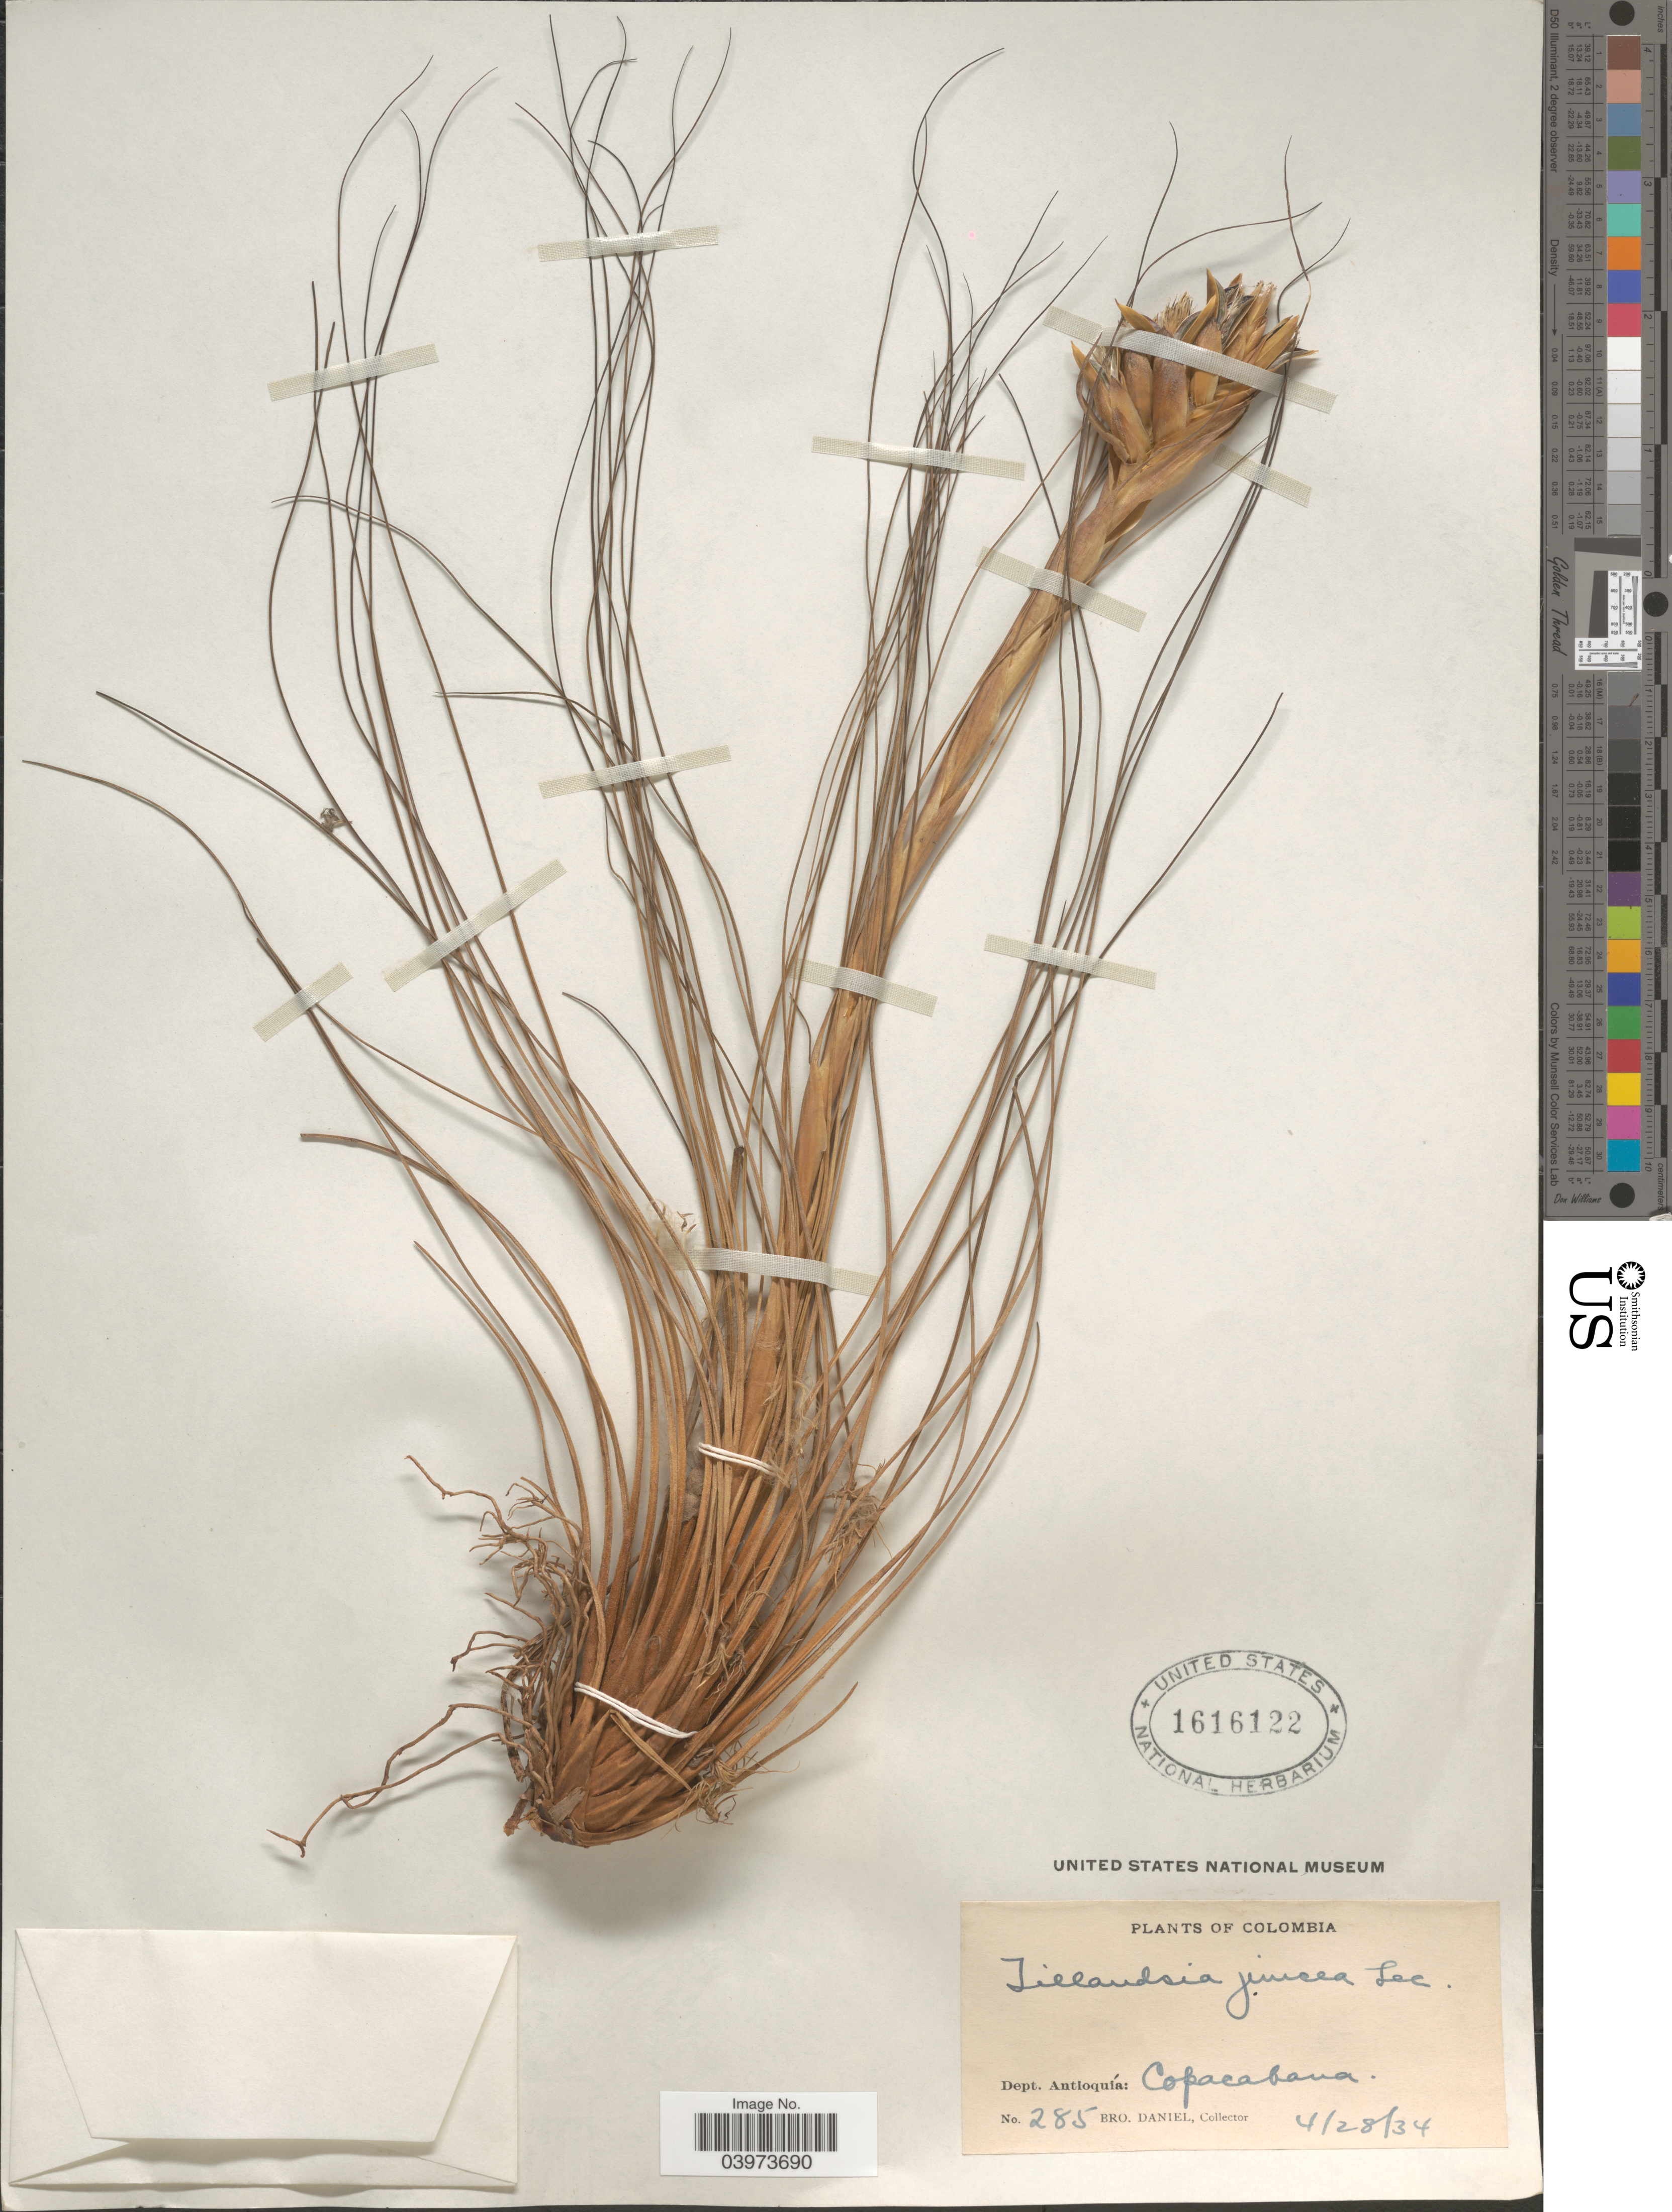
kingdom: Plantae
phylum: Tracheophyta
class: Liliopsida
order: Poales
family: Bromeliaceae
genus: Tillandsia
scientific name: Tillandsia juncea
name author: (Ruiz & Pav.) Poir.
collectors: Bro. Daniel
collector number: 285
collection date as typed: Transcribed d/m/y: 28/4/34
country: Colombia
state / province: Antioquia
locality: Dept. Antioquía: Copacabana.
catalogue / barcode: US 1616122